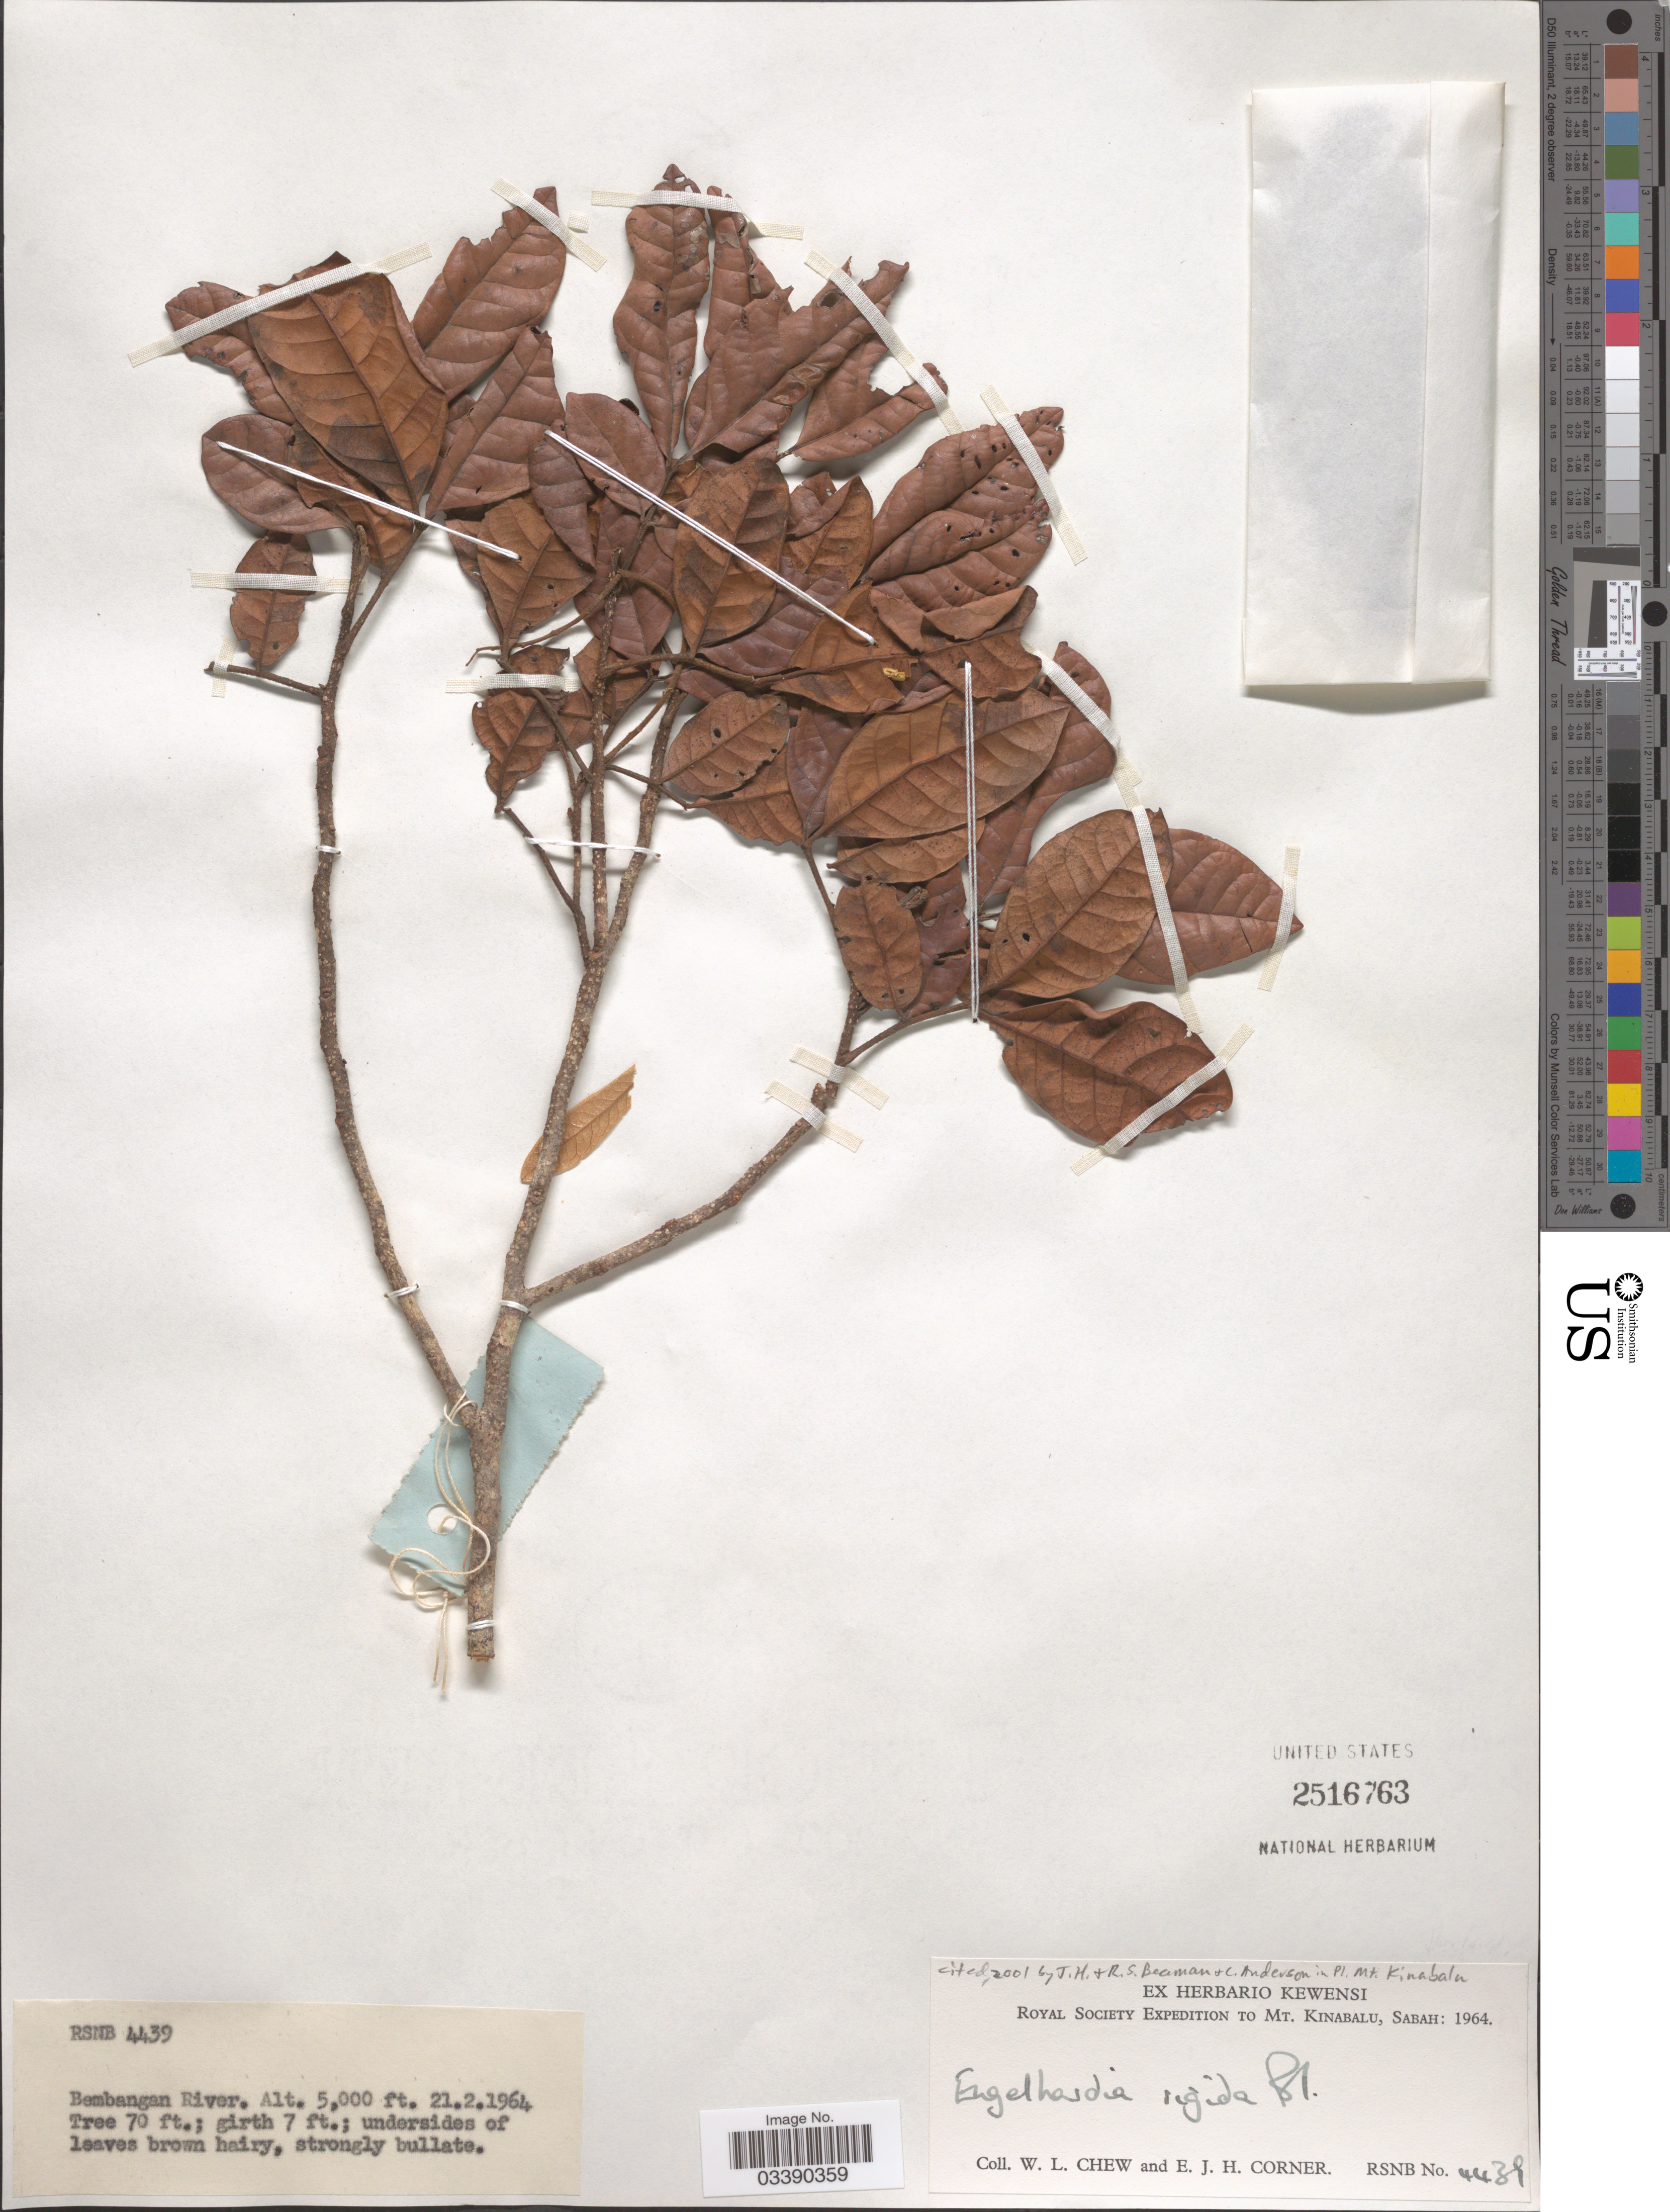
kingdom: Plantae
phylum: Tracheophyta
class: Magnoliopsida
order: Fagales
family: Juglandaceae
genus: Engelhardia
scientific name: Engelhardia rigida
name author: Blume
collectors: W. Chew & E. Corner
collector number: RSNB 4439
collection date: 1964-02-21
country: Malaysia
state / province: Sabah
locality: Mt. Kinabalu. Bembangan River.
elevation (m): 1524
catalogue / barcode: US 2516763